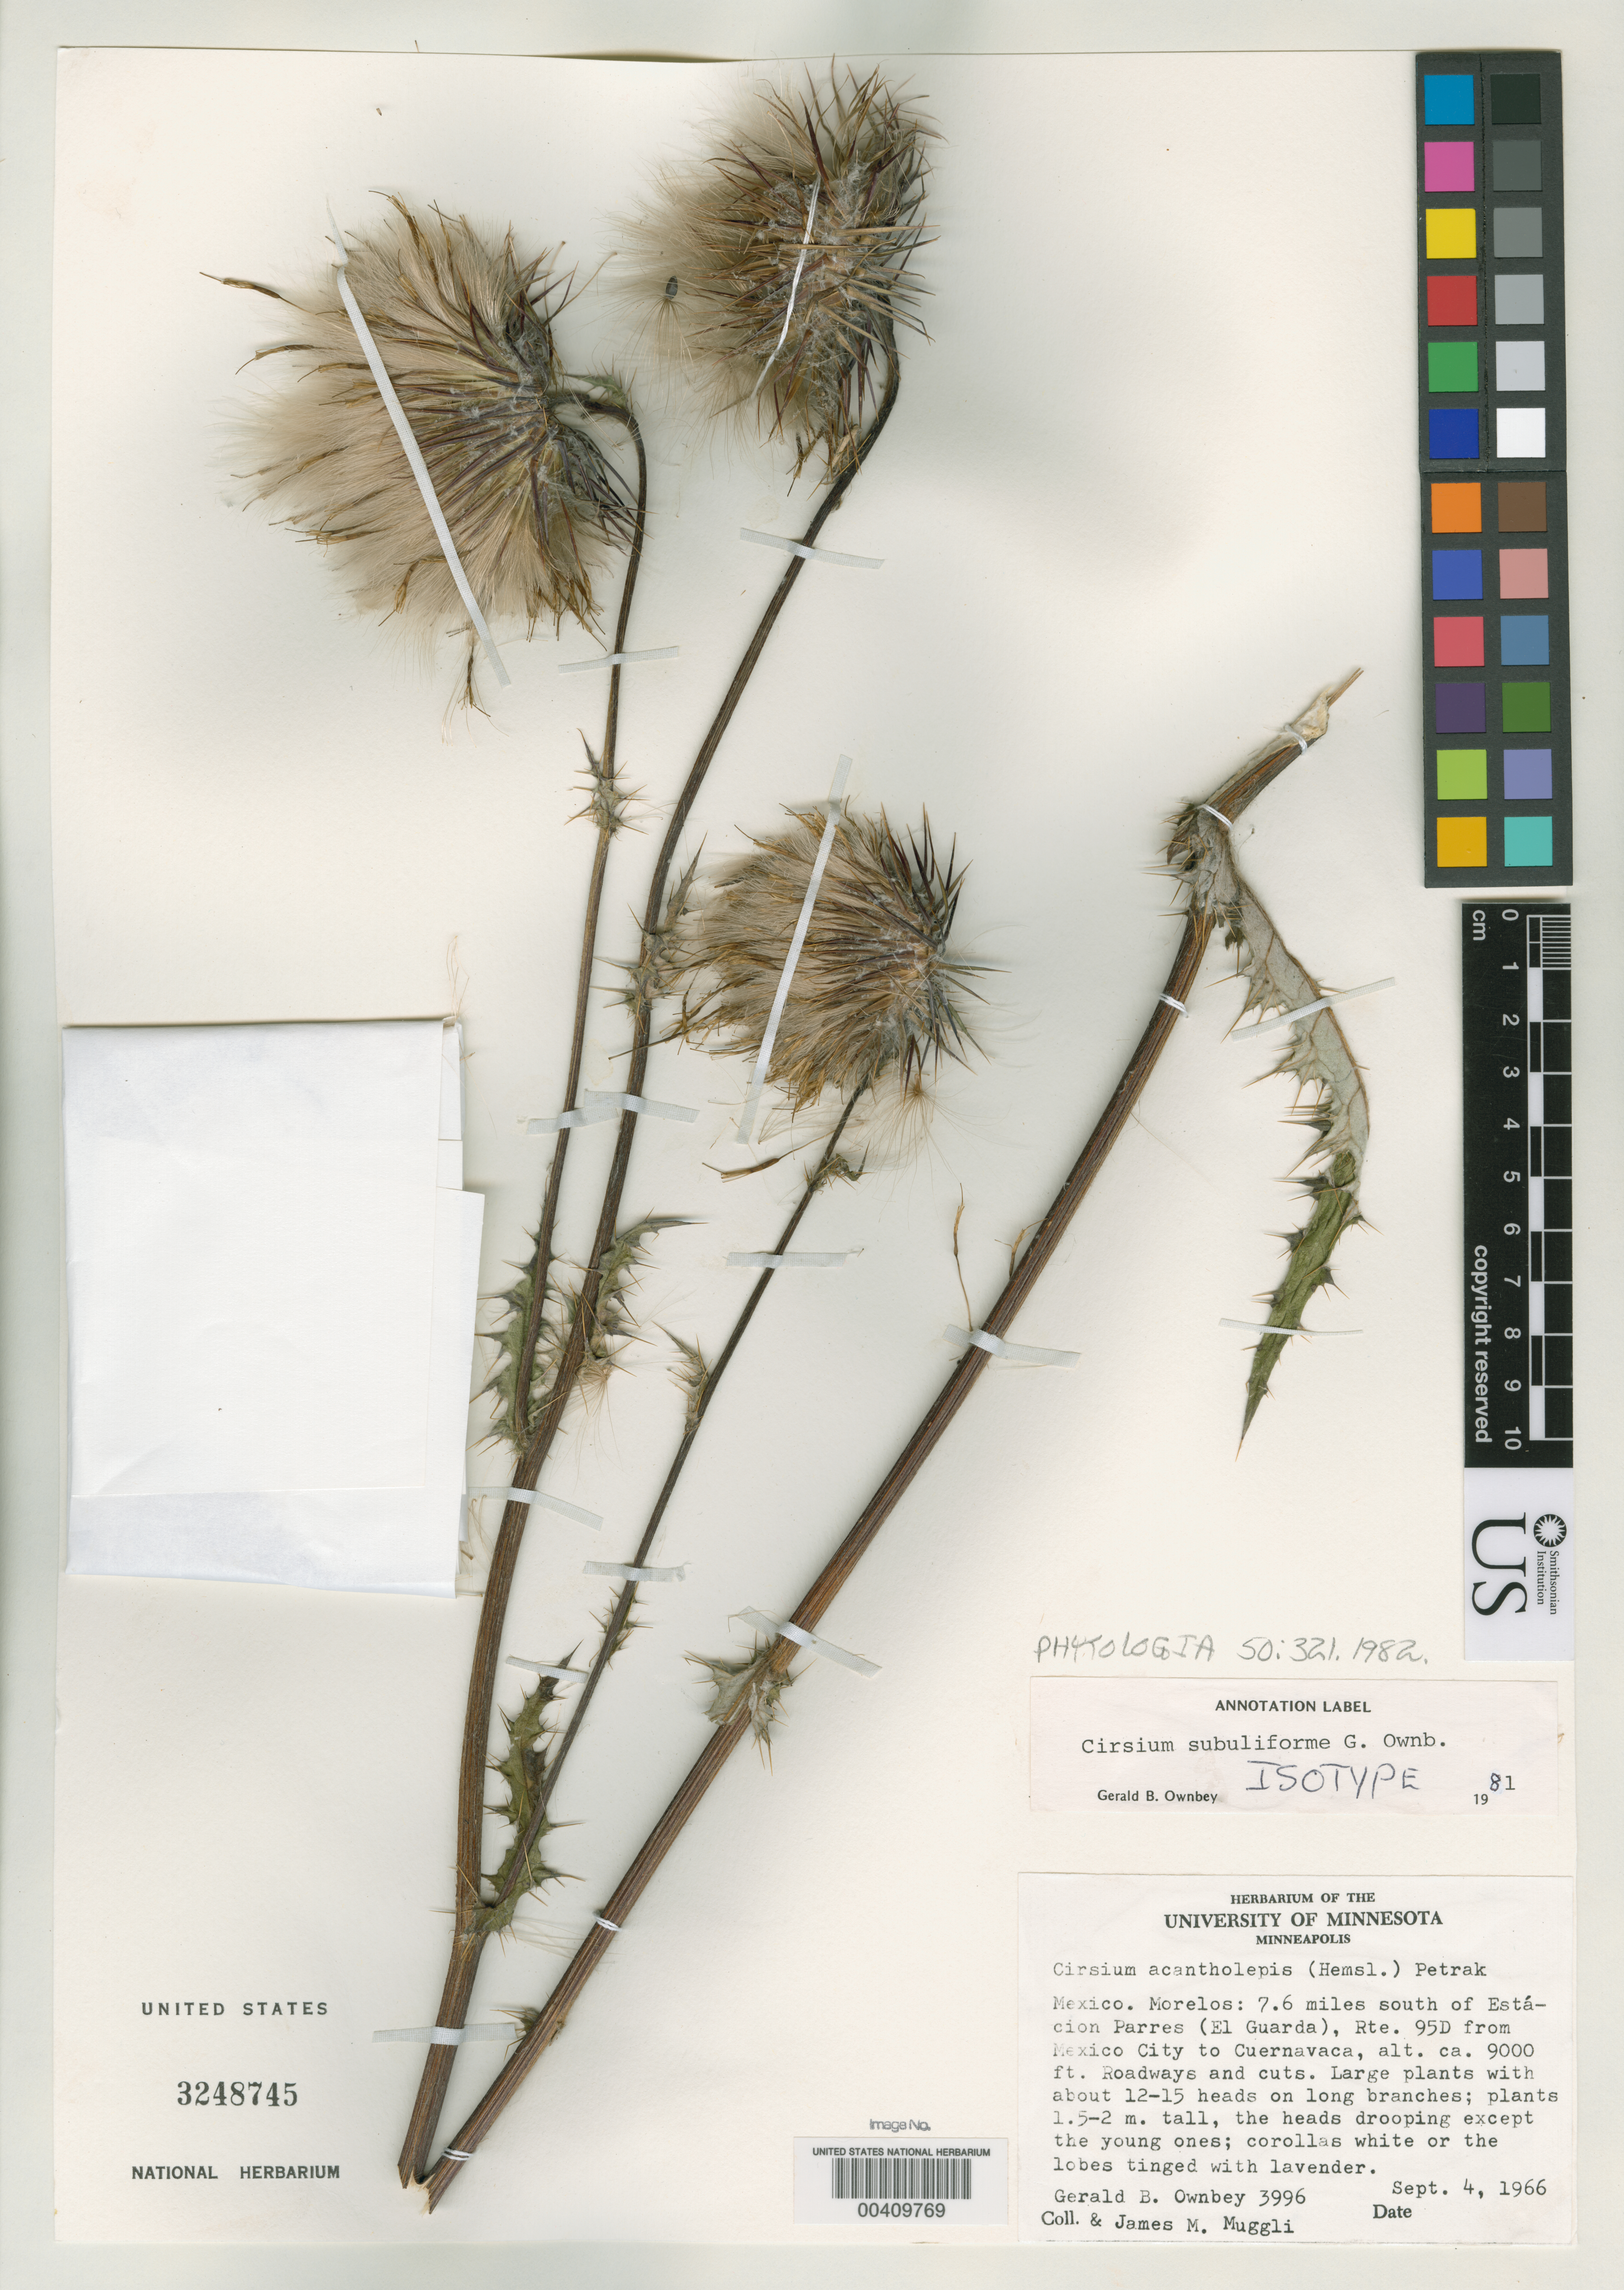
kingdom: Plantae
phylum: Tracheophyta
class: Magnoliopsida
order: Asterales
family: Asteraceae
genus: Cirsium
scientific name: Cirsium subuliforme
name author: G.B. Ownbey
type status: Isotype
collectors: G. B. Ownbey & J. Muggli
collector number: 3996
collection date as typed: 04 Sep 1966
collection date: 1966-09-04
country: Mexico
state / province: Morelos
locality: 7.6 mi S of Estacion Parres (El Guarda), rte. 95d from Mexico City to Cuernavaca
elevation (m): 2743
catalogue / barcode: US 3248745